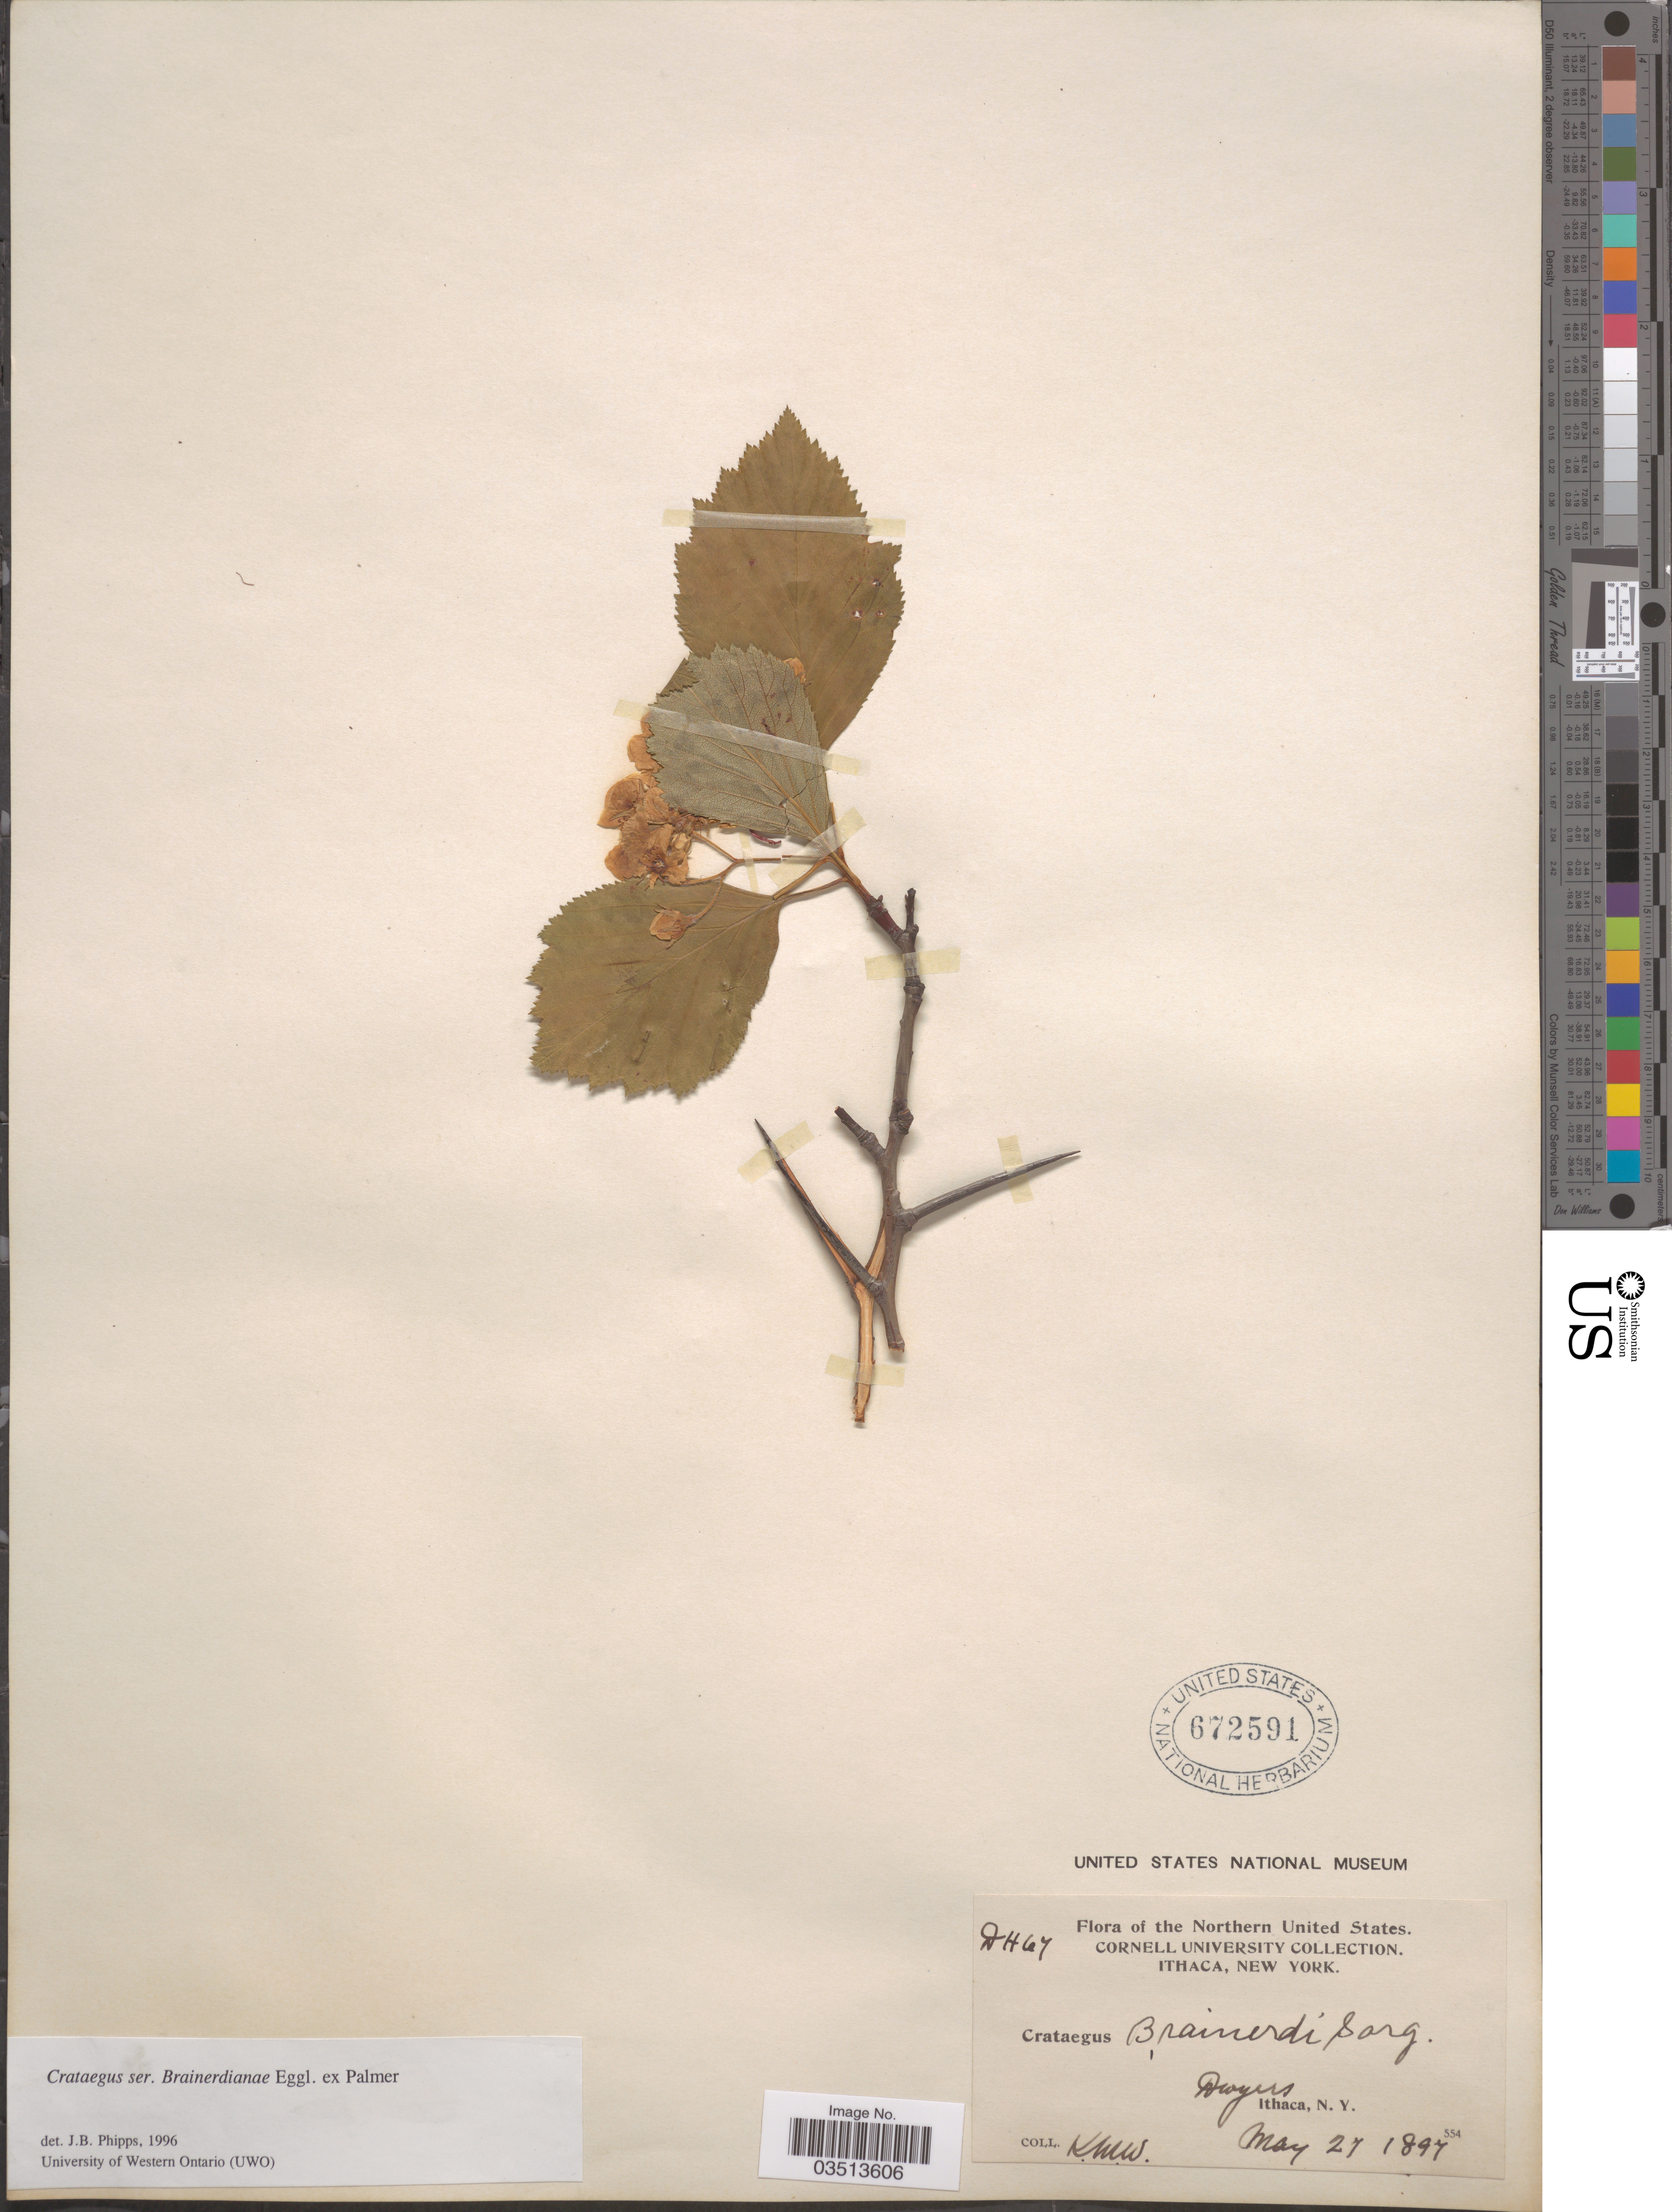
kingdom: Plantae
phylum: Tracheophyta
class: Magnoliopsida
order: Rosales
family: Rosaceae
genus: Crataegus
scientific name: Crataegus brainerdii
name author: Sarg.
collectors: K. M. W.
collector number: DH67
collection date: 1897-04-27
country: United States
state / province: New York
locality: Northern United States. Ithaca. Dwyers.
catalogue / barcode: US 672591